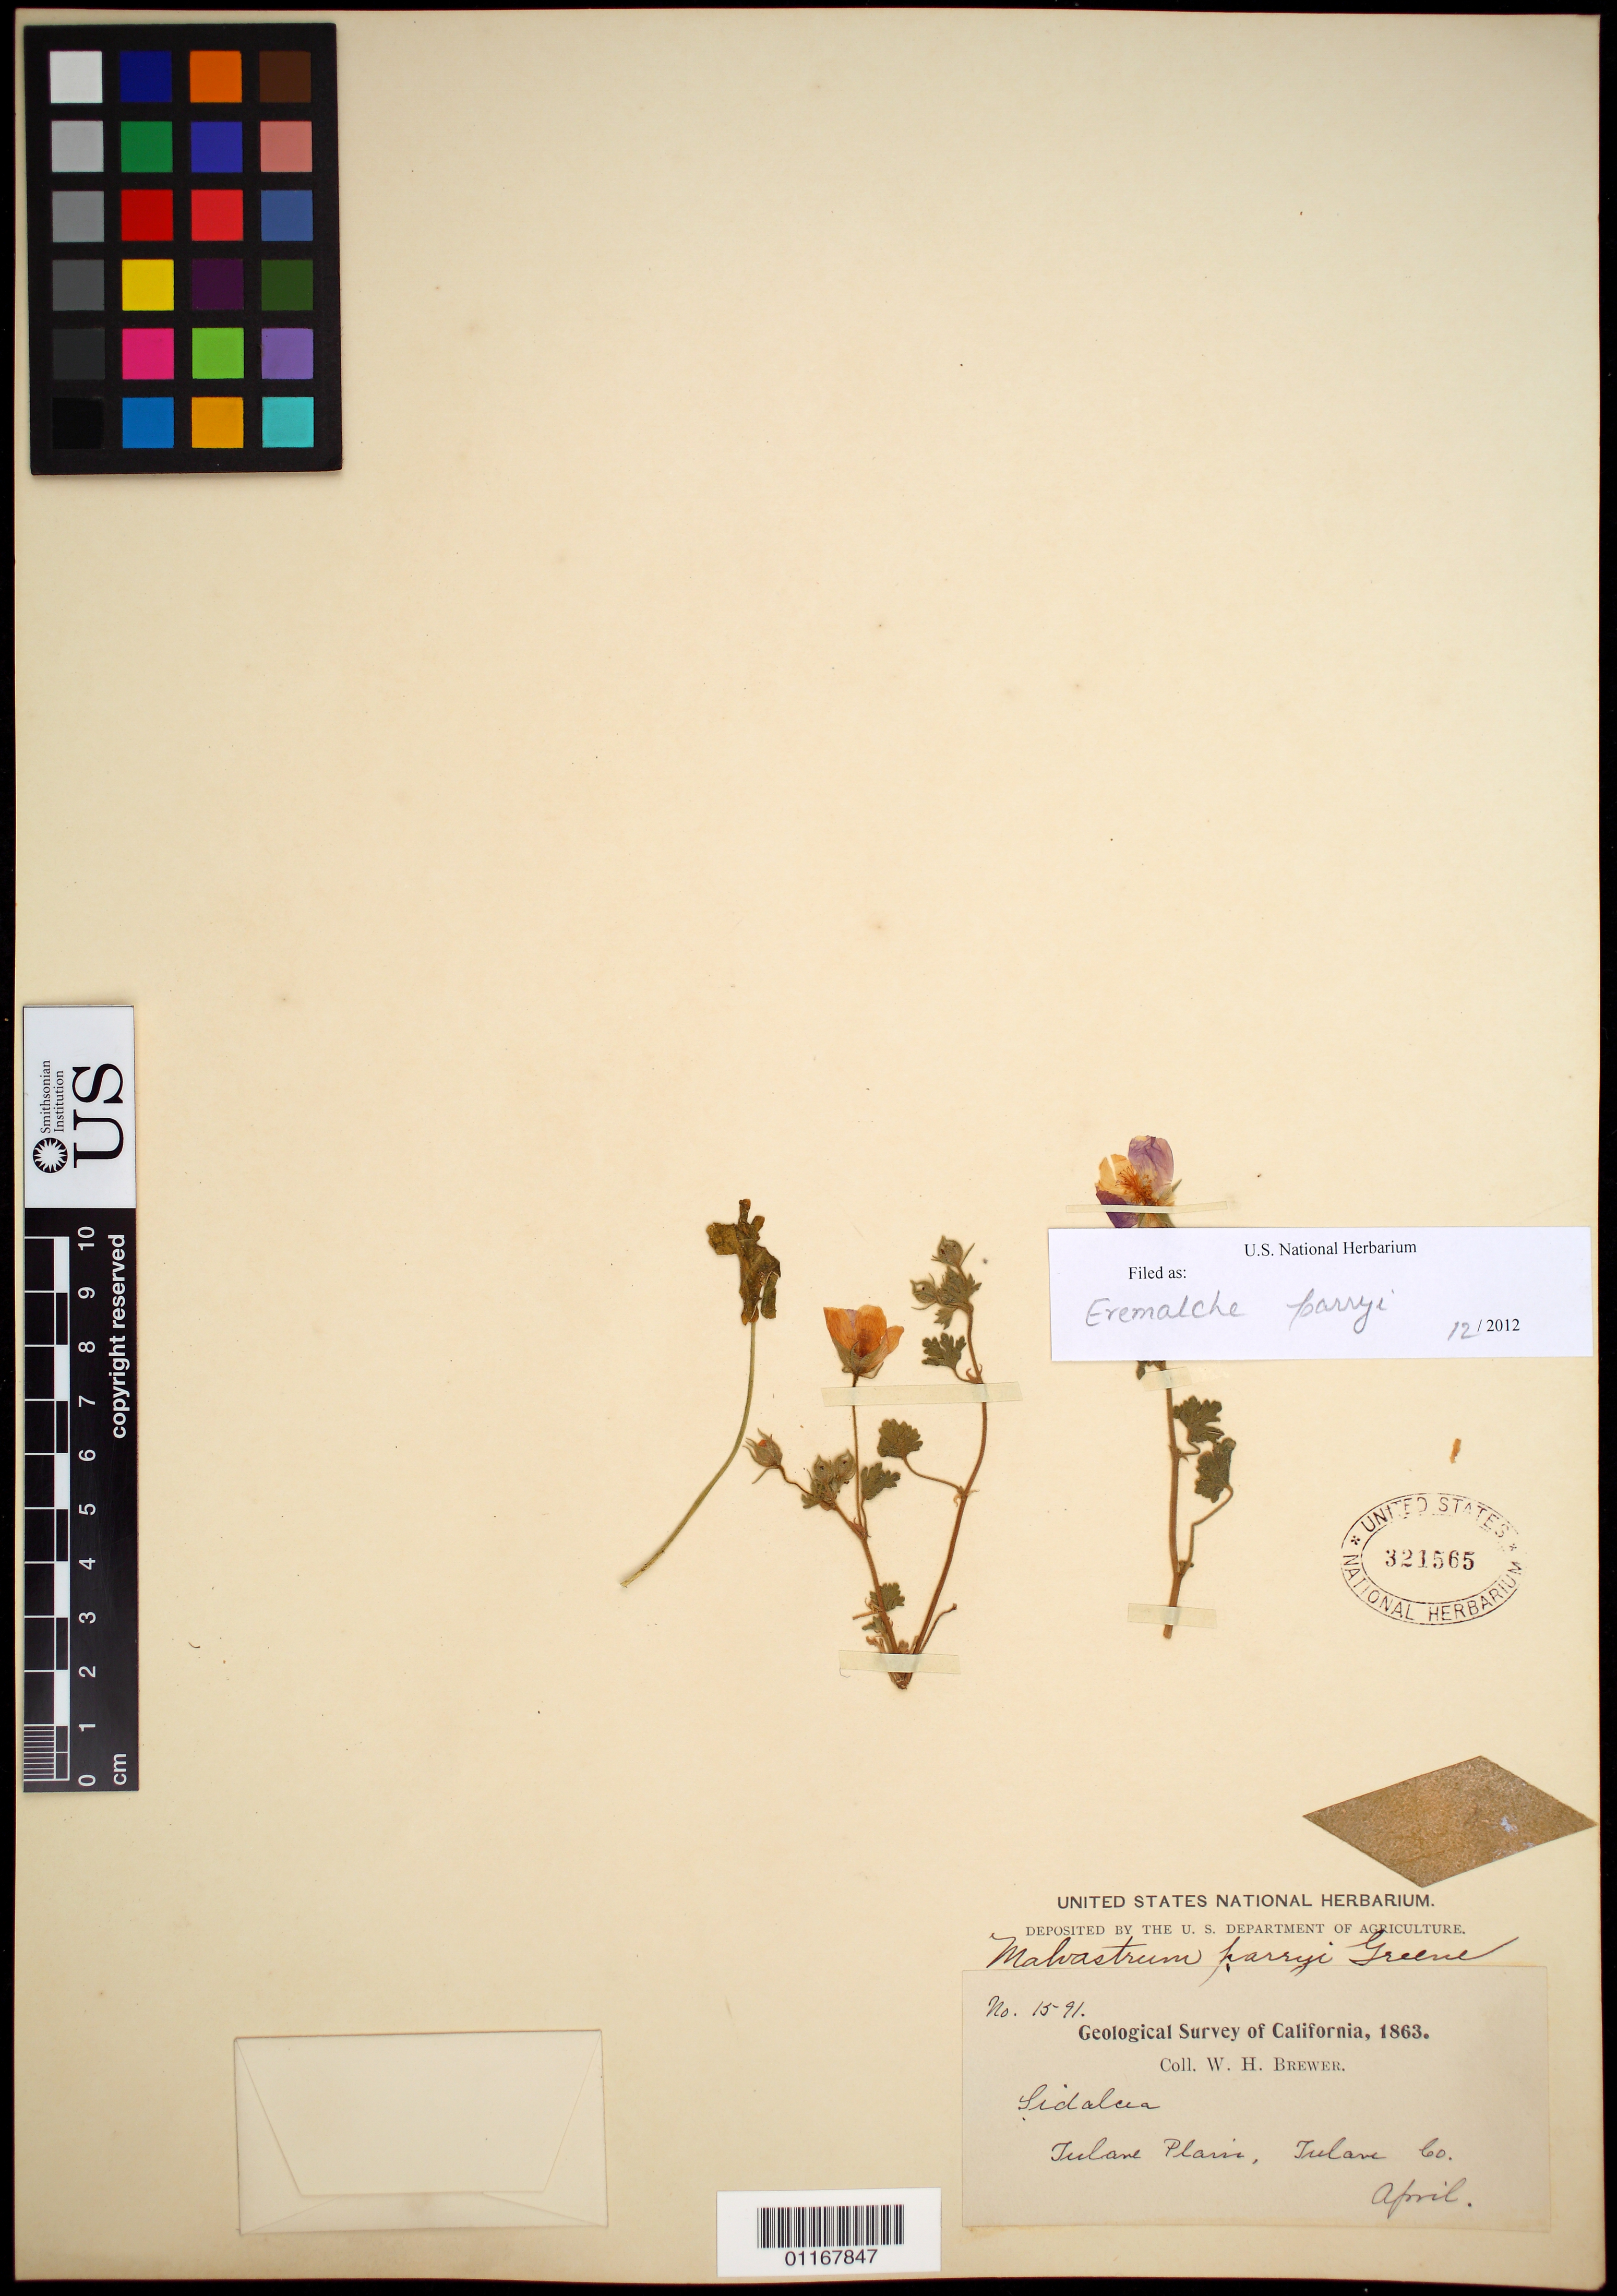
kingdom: Plantae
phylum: Tracheophyta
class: Magnoliopsida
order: Malvales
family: Malvaceae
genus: Eremalche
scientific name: Eremalche parryi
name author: (Greene) Greene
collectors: W. H. Brewer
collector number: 1591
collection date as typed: Apr 1863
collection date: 1863-04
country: United States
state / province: California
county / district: Tulare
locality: Tulane Plains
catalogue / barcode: US 321565